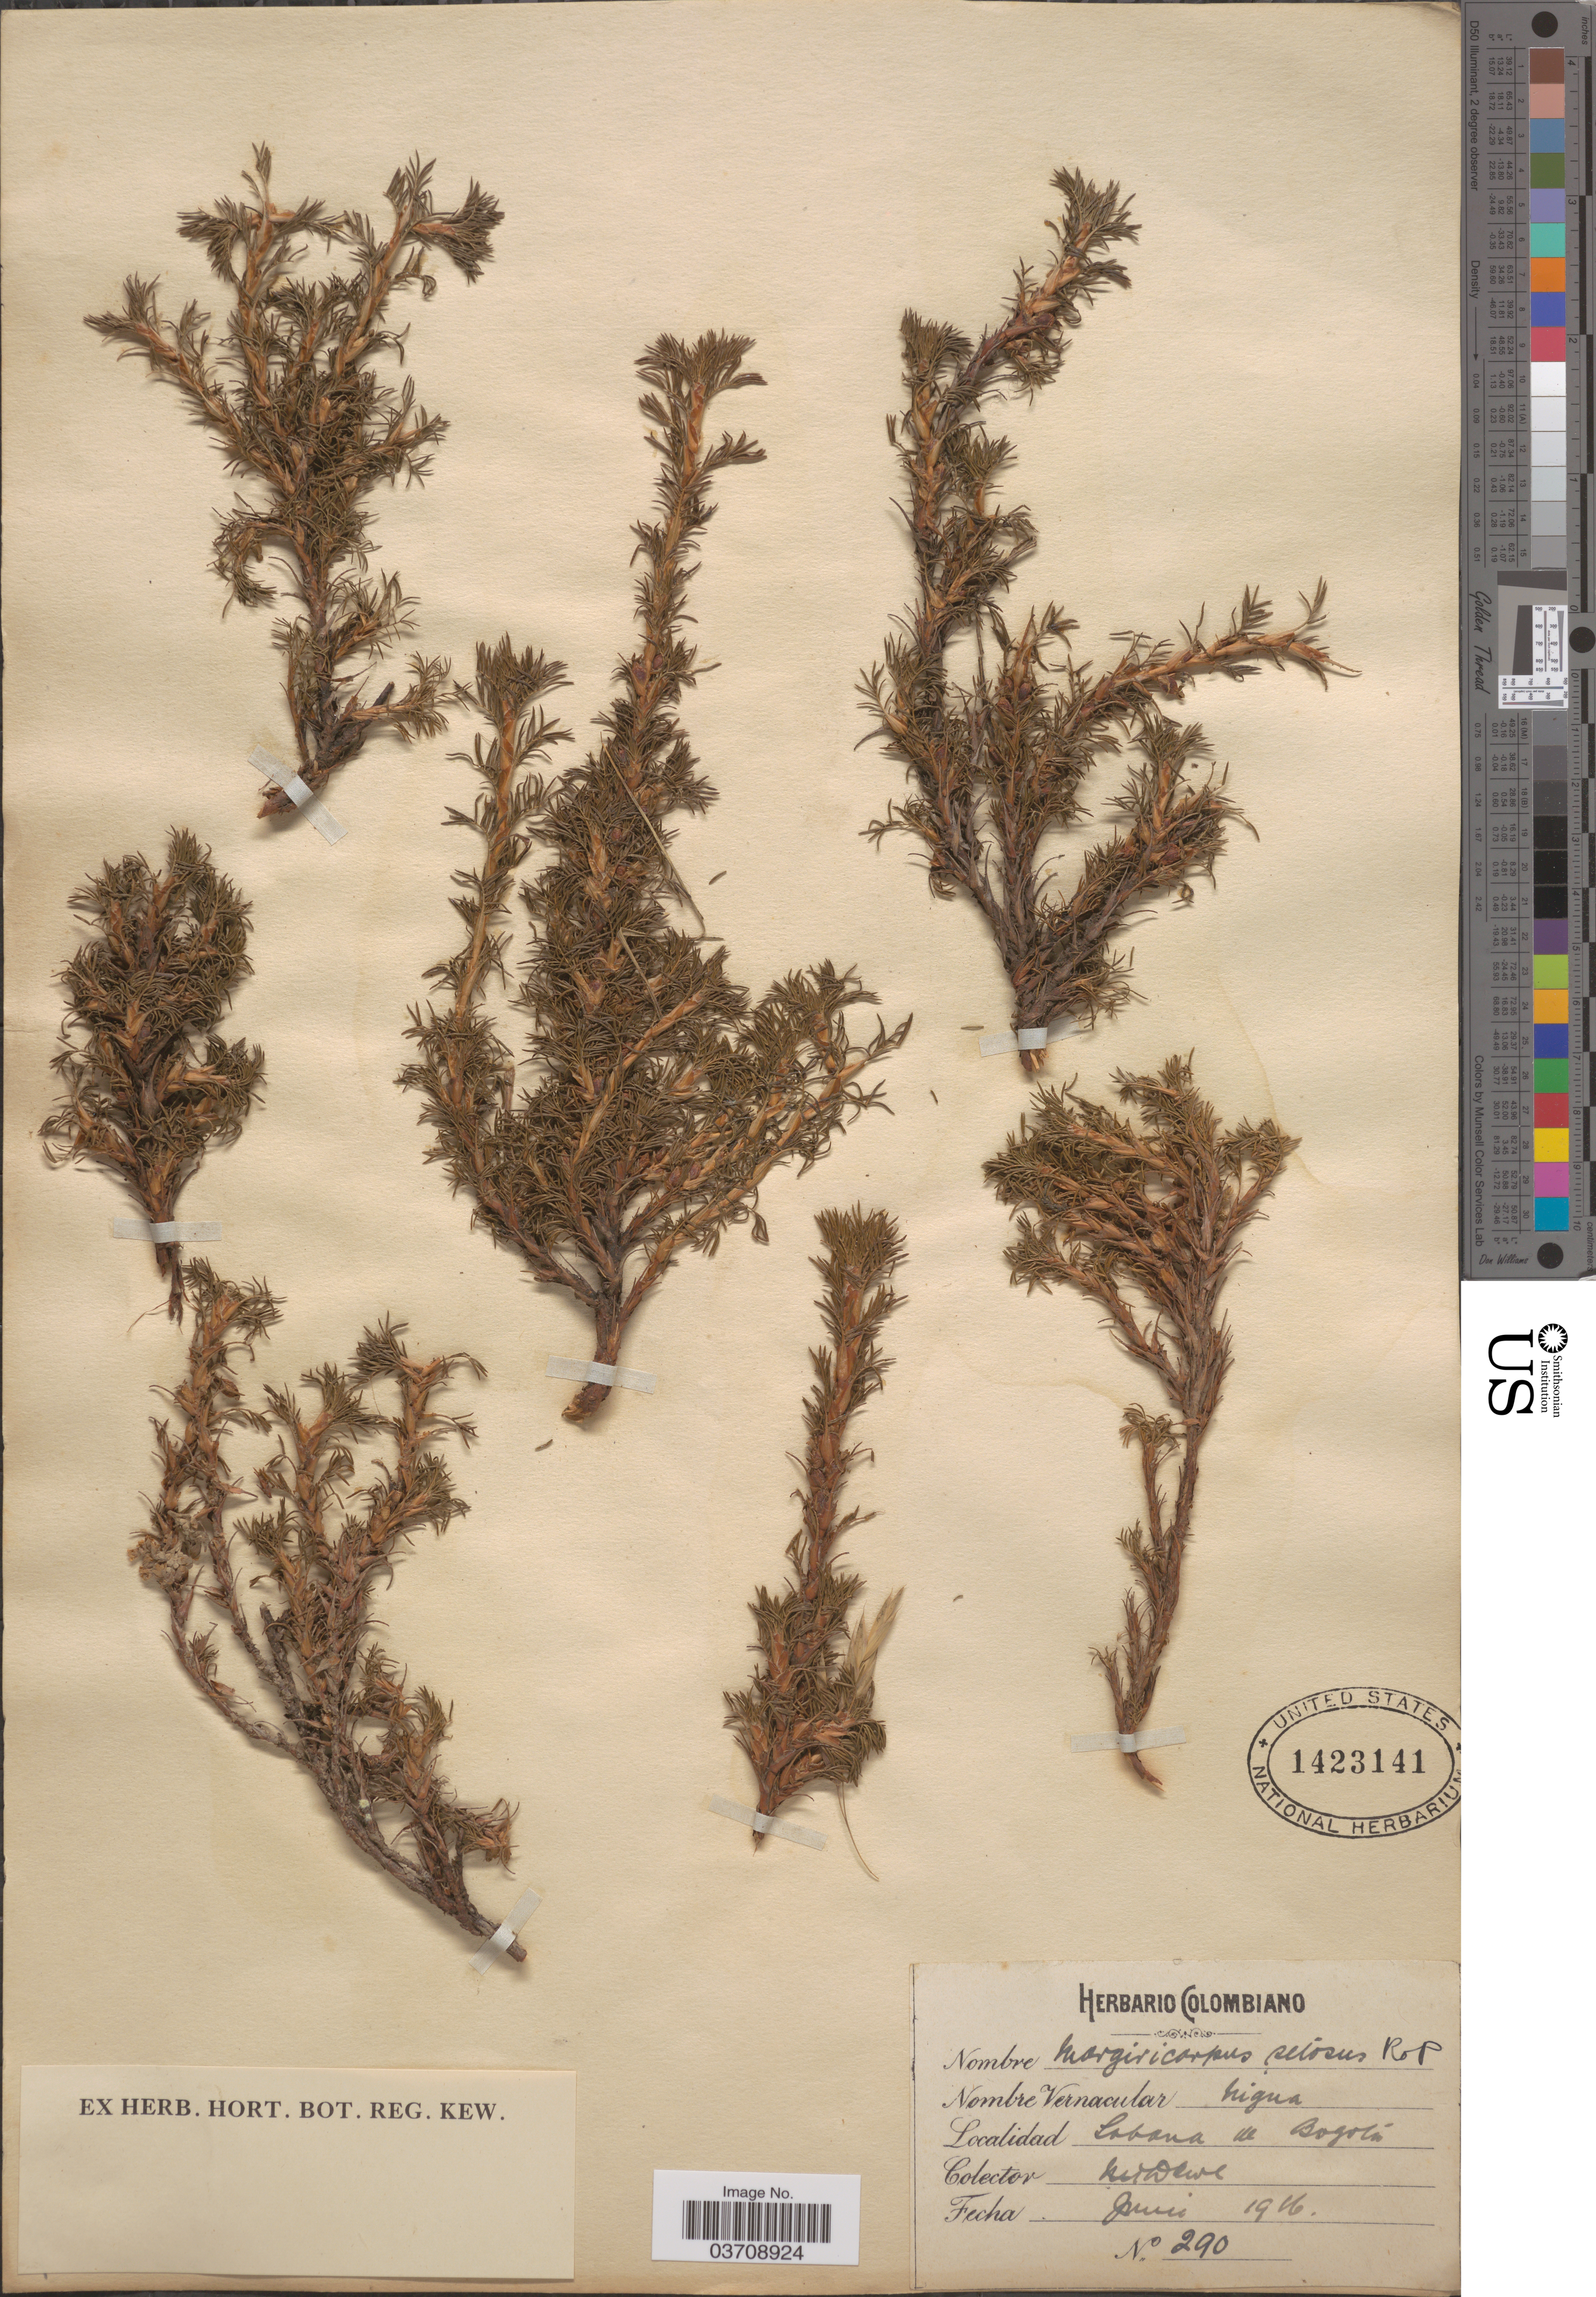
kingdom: Plantae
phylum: Tracheophyta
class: Magnoliopsida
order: Rosales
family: Rosaceae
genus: Margyricarpus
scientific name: Margyricarpus pinnatus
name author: (Lam.) Kuntze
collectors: M. T. Dawe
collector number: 290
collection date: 1916-06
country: Colombia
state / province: Bogota D.C.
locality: Sabana de Bogotá.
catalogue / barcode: US 1423141